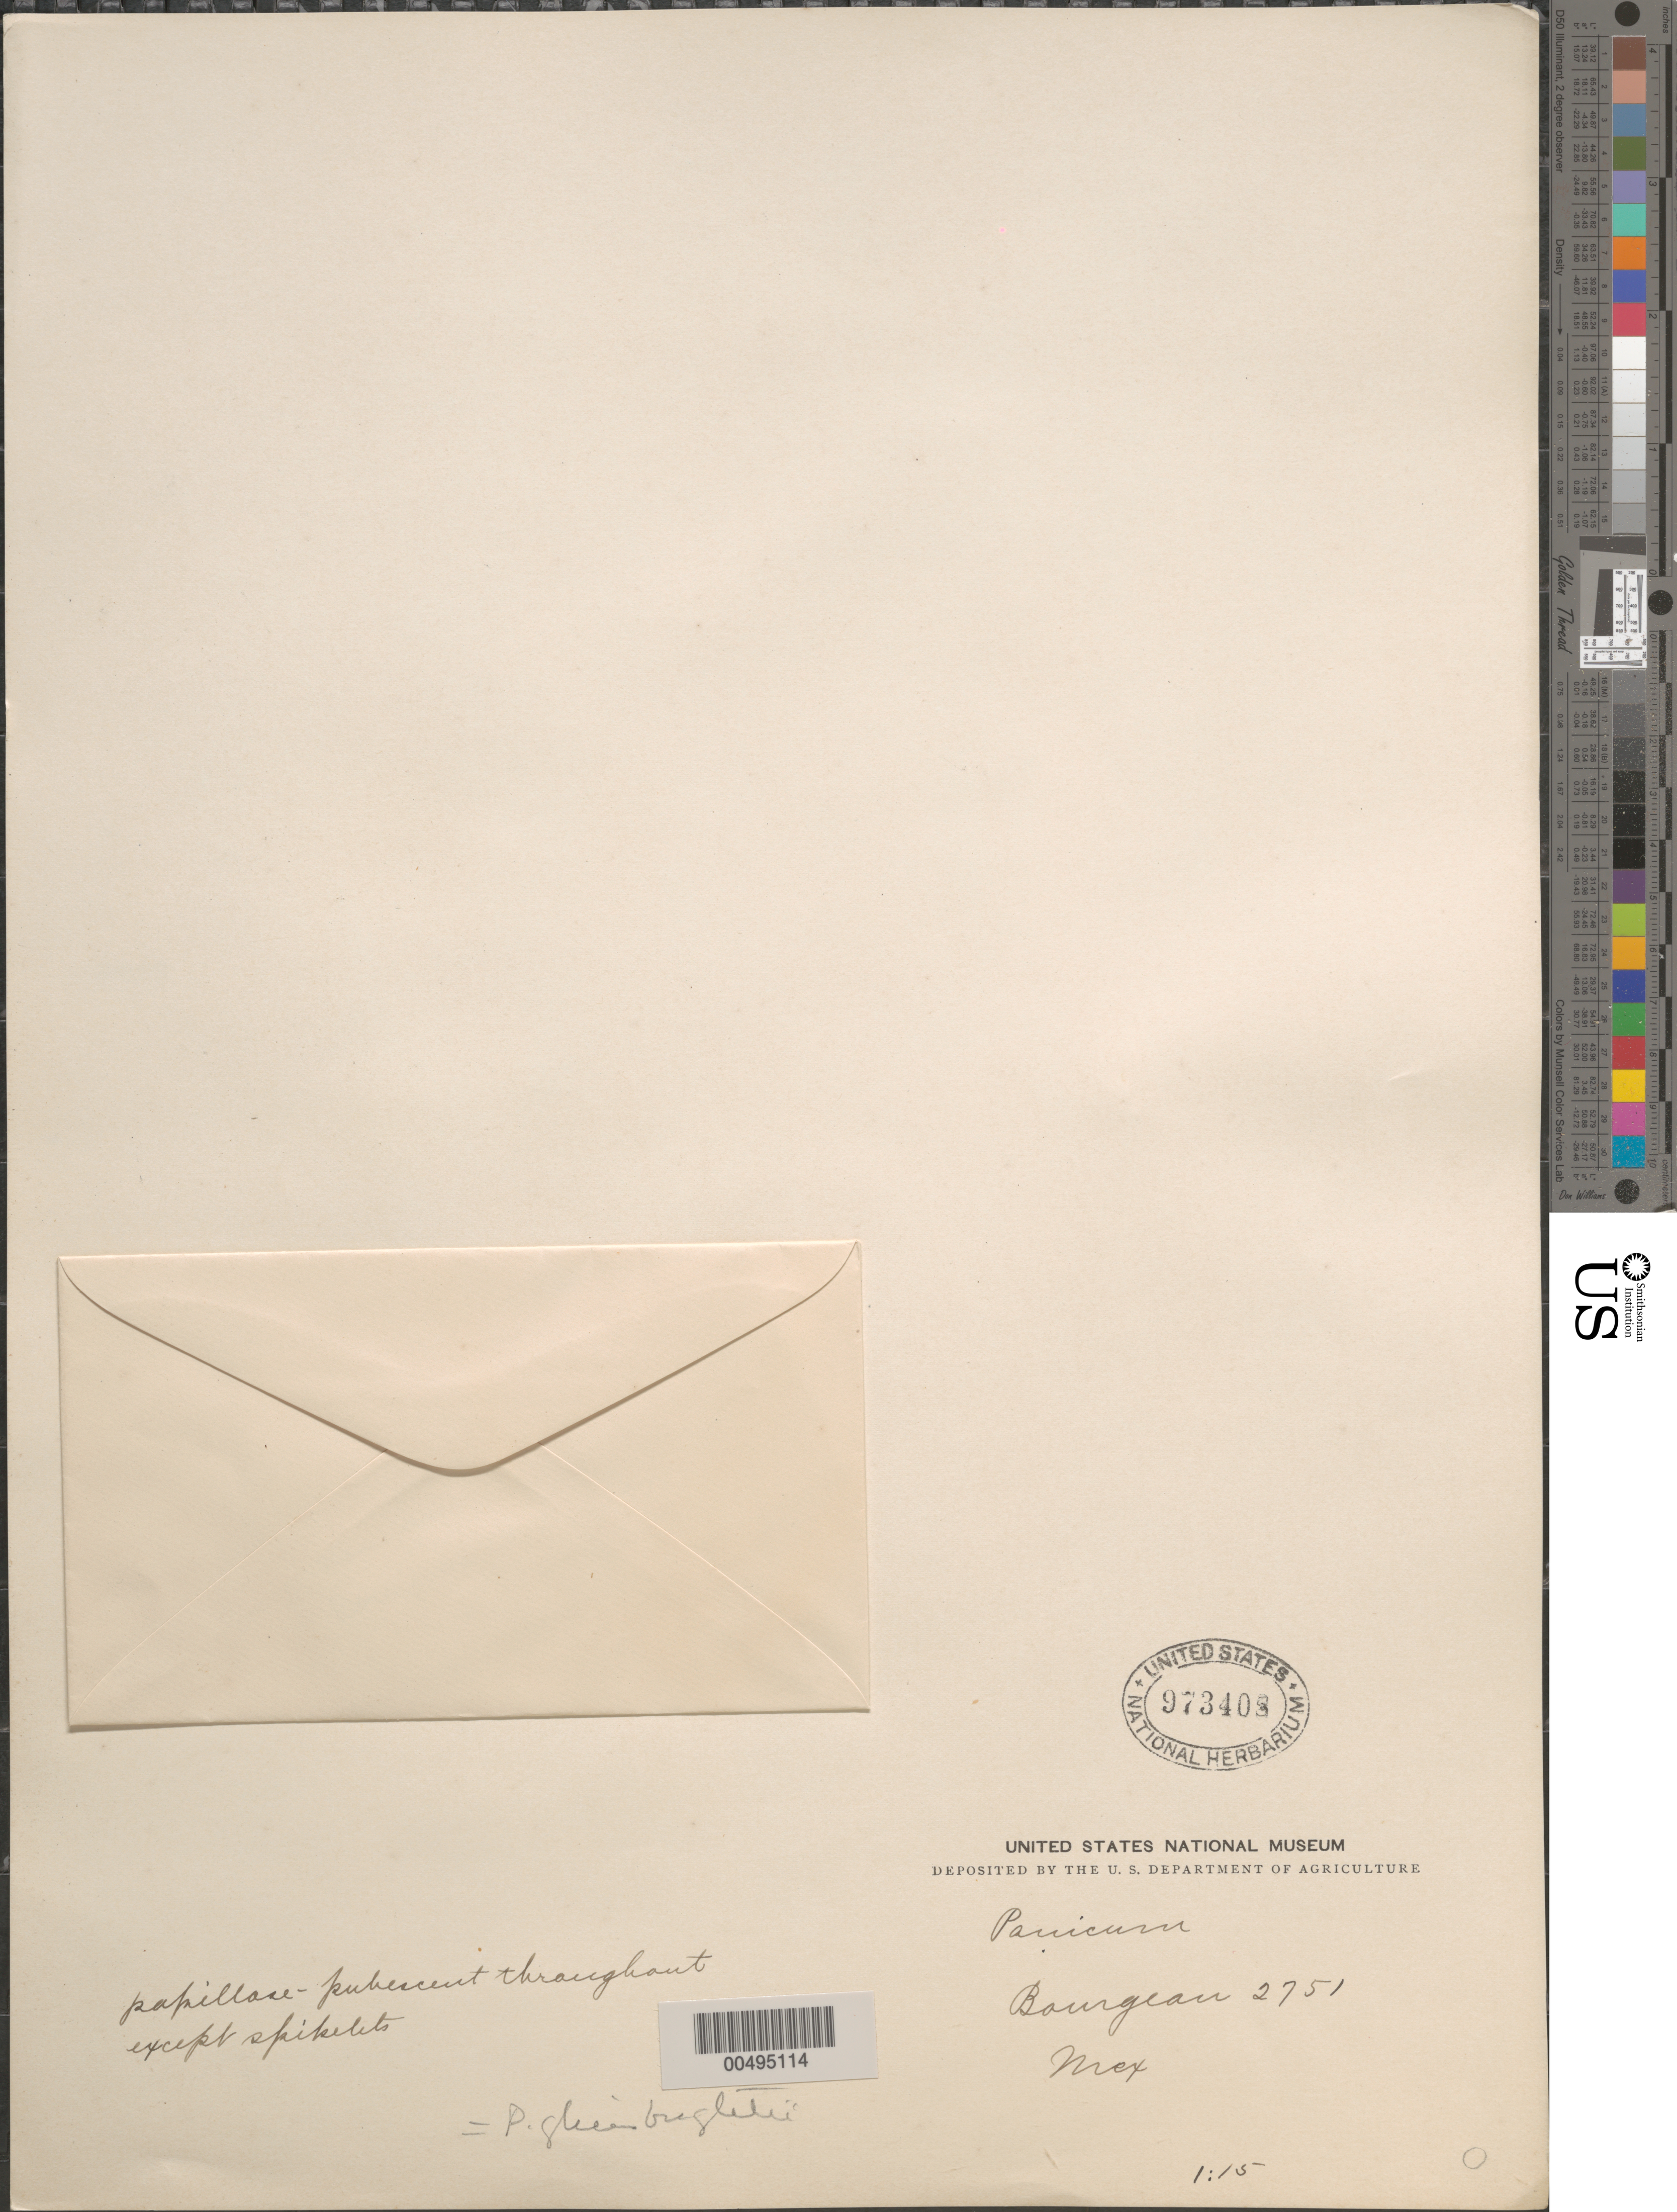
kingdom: Plantae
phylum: Tracheophyta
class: Liliopsida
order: Poales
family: Poaceae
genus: Panicum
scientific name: Panicum ghiesbreghtii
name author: E. Fourn.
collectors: E. Bourgeau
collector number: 2751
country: Mexico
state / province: Jalisco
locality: San Ramon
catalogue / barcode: US 973408